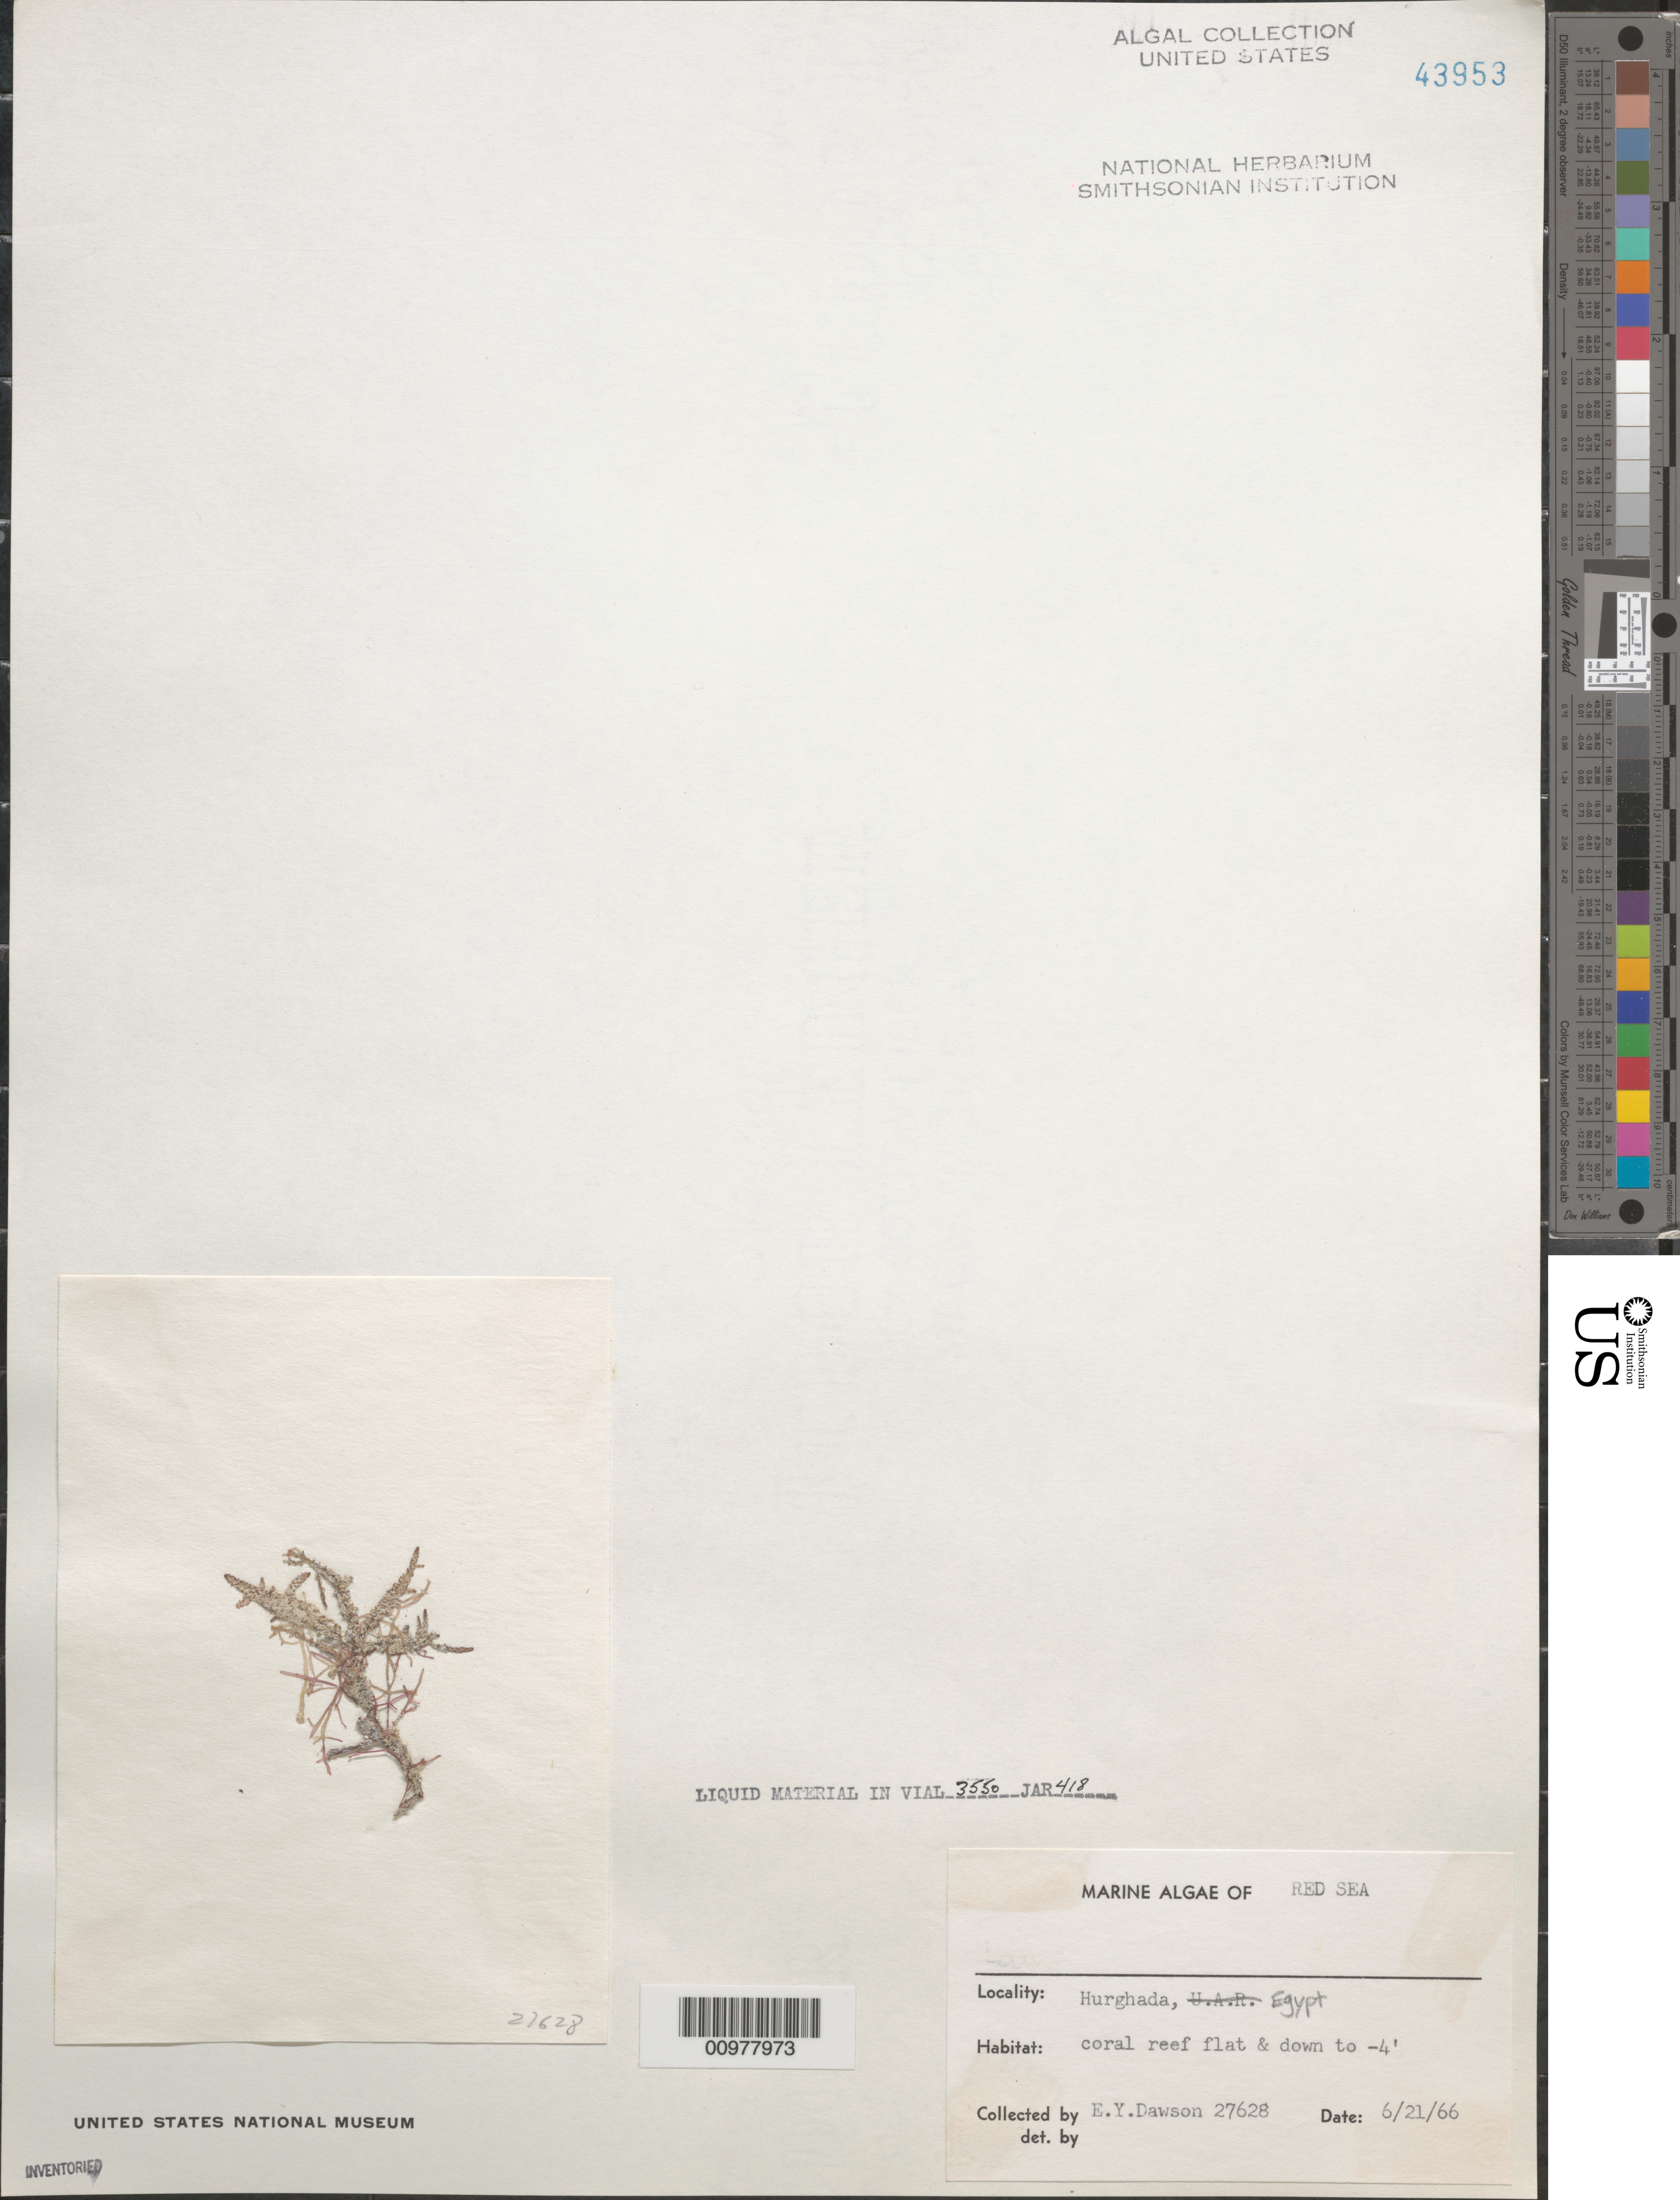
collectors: E. Y. Dawson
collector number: EYD 27628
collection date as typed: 21 Jun 1966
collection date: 1966-06-21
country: Egypt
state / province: Al Bahr al Ahmar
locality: Hurghada, Red Sea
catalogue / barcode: US 43953